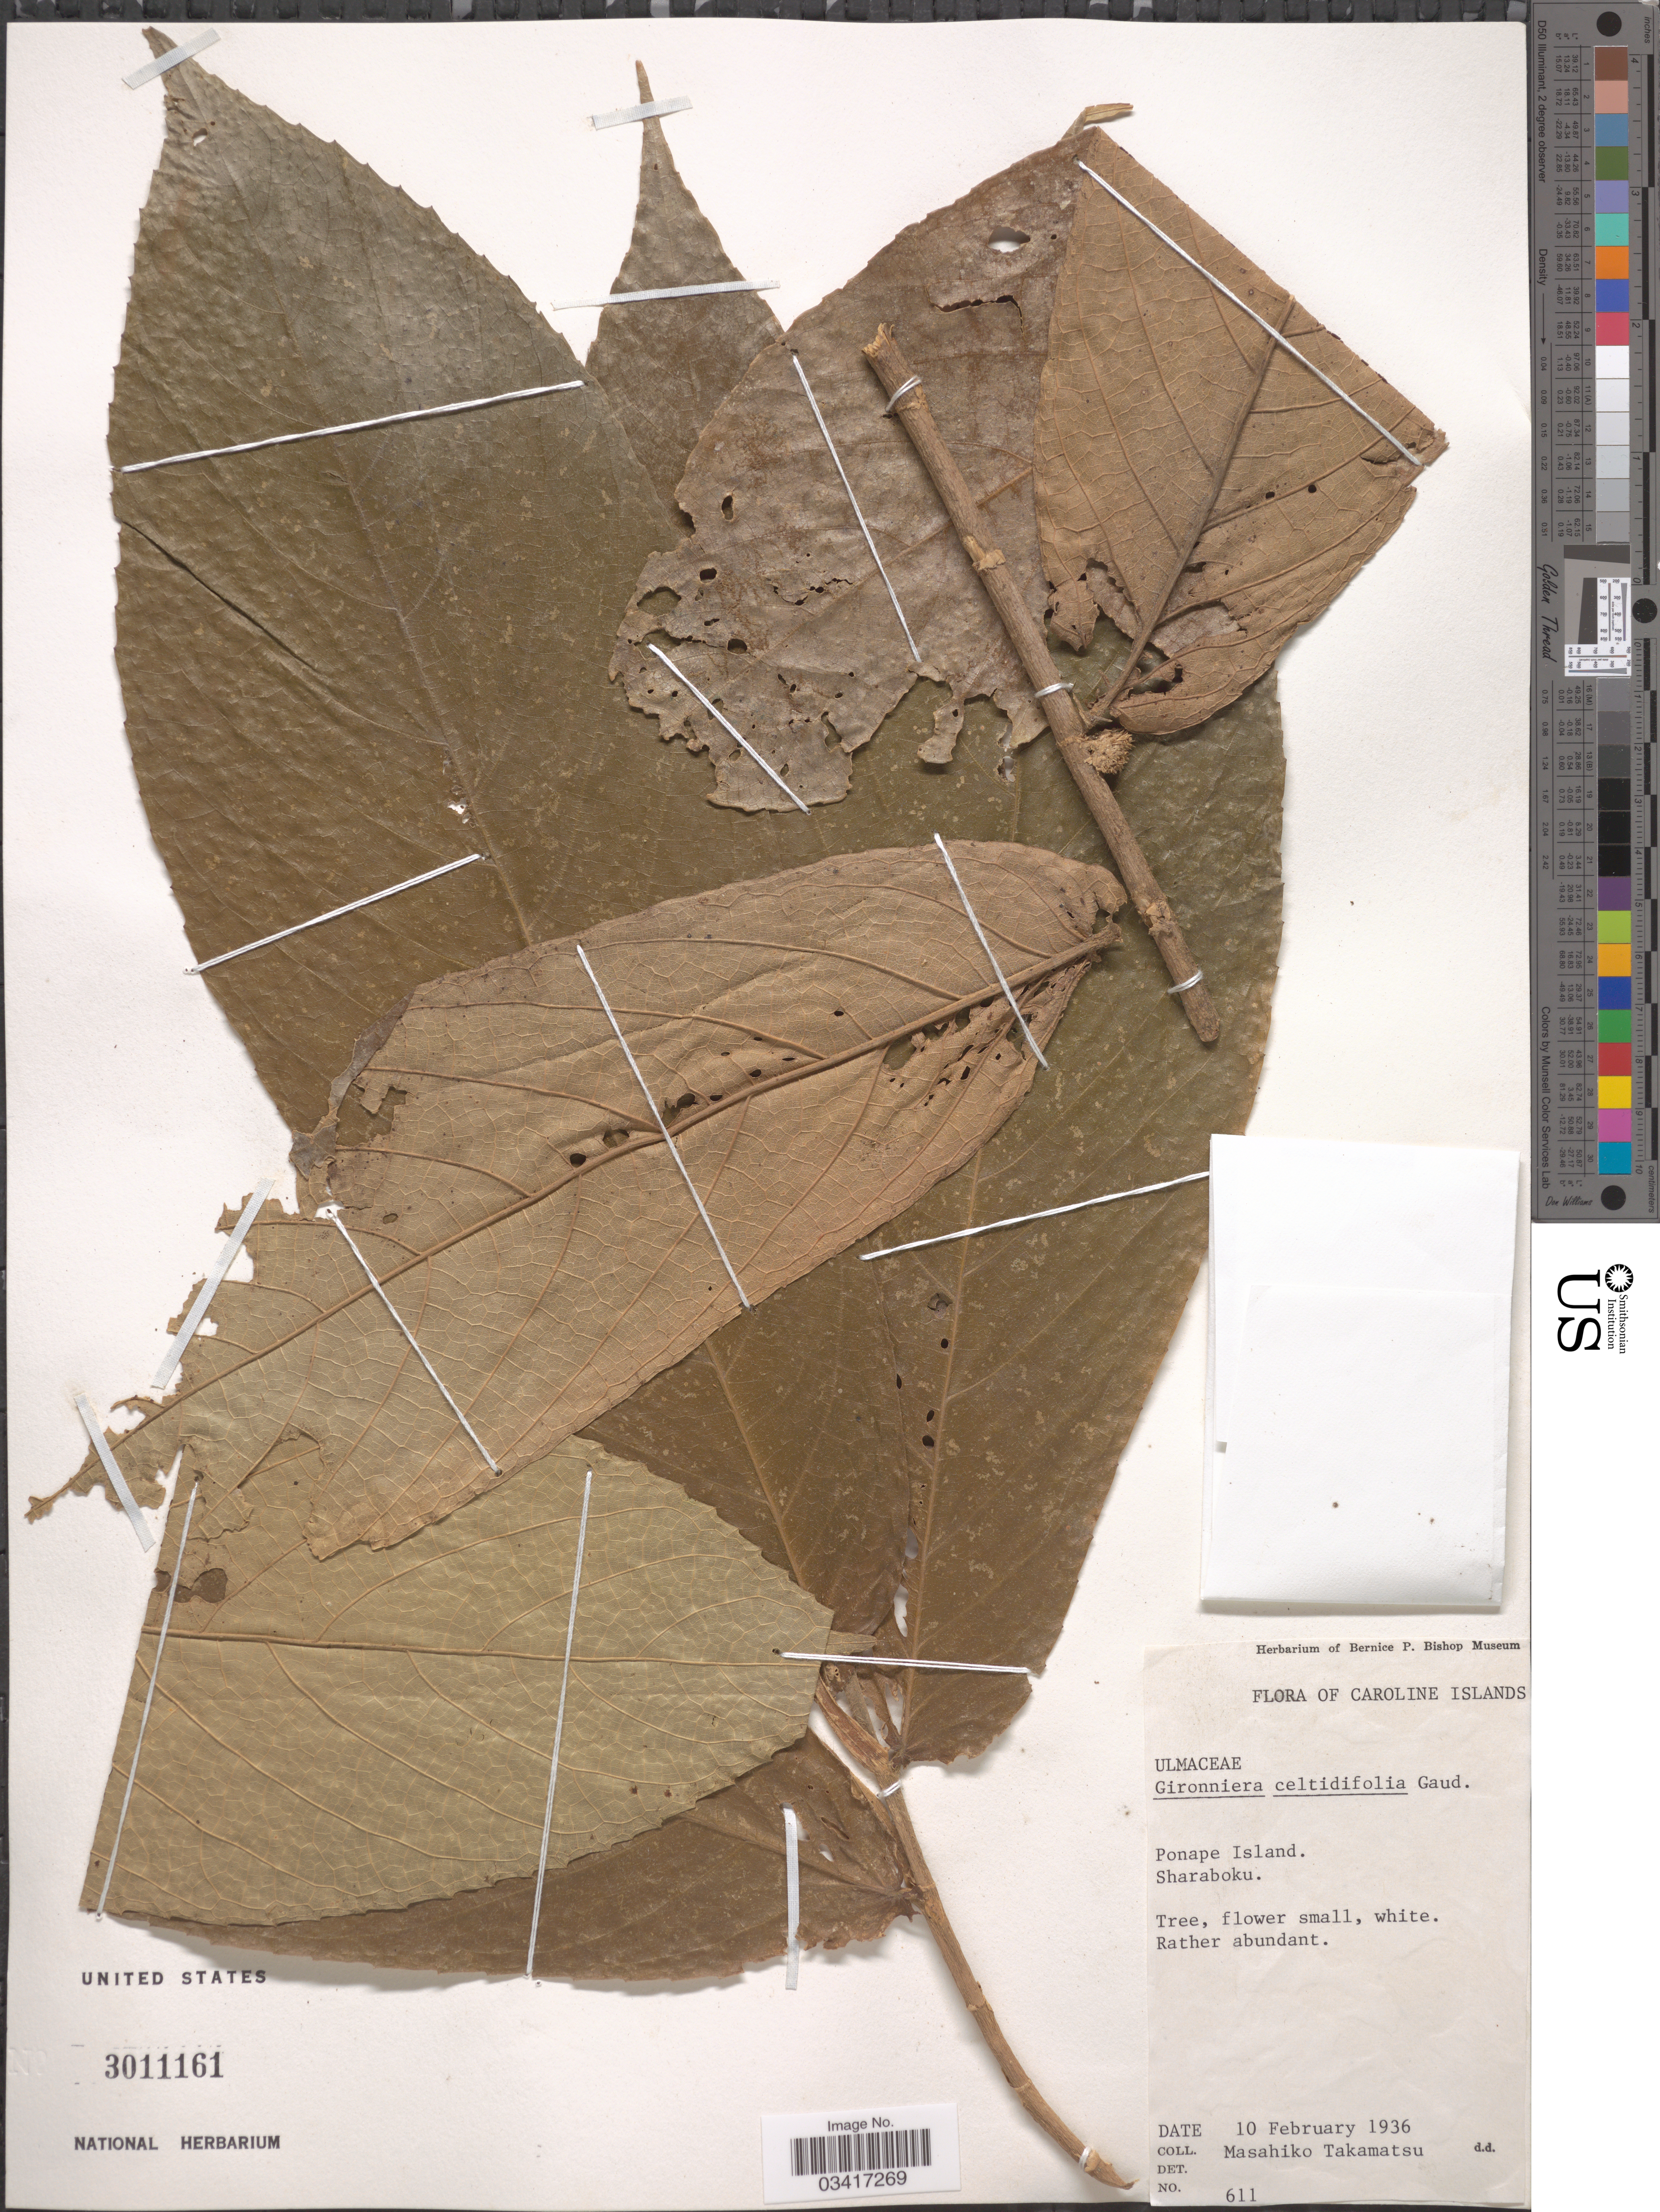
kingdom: Plantae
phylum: Tracheophyta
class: Magnoliopsida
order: Rosales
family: Cannabaceae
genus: Gironniera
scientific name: Gironniera celtidifolia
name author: Gaudich.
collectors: M. Takamatsu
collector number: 611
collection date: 1936-02-10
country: Micronesia, Federated States of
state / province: Pohnpei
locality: Caroline Islands. Ponape Island. Sharaboku.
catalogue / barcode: US 3011161